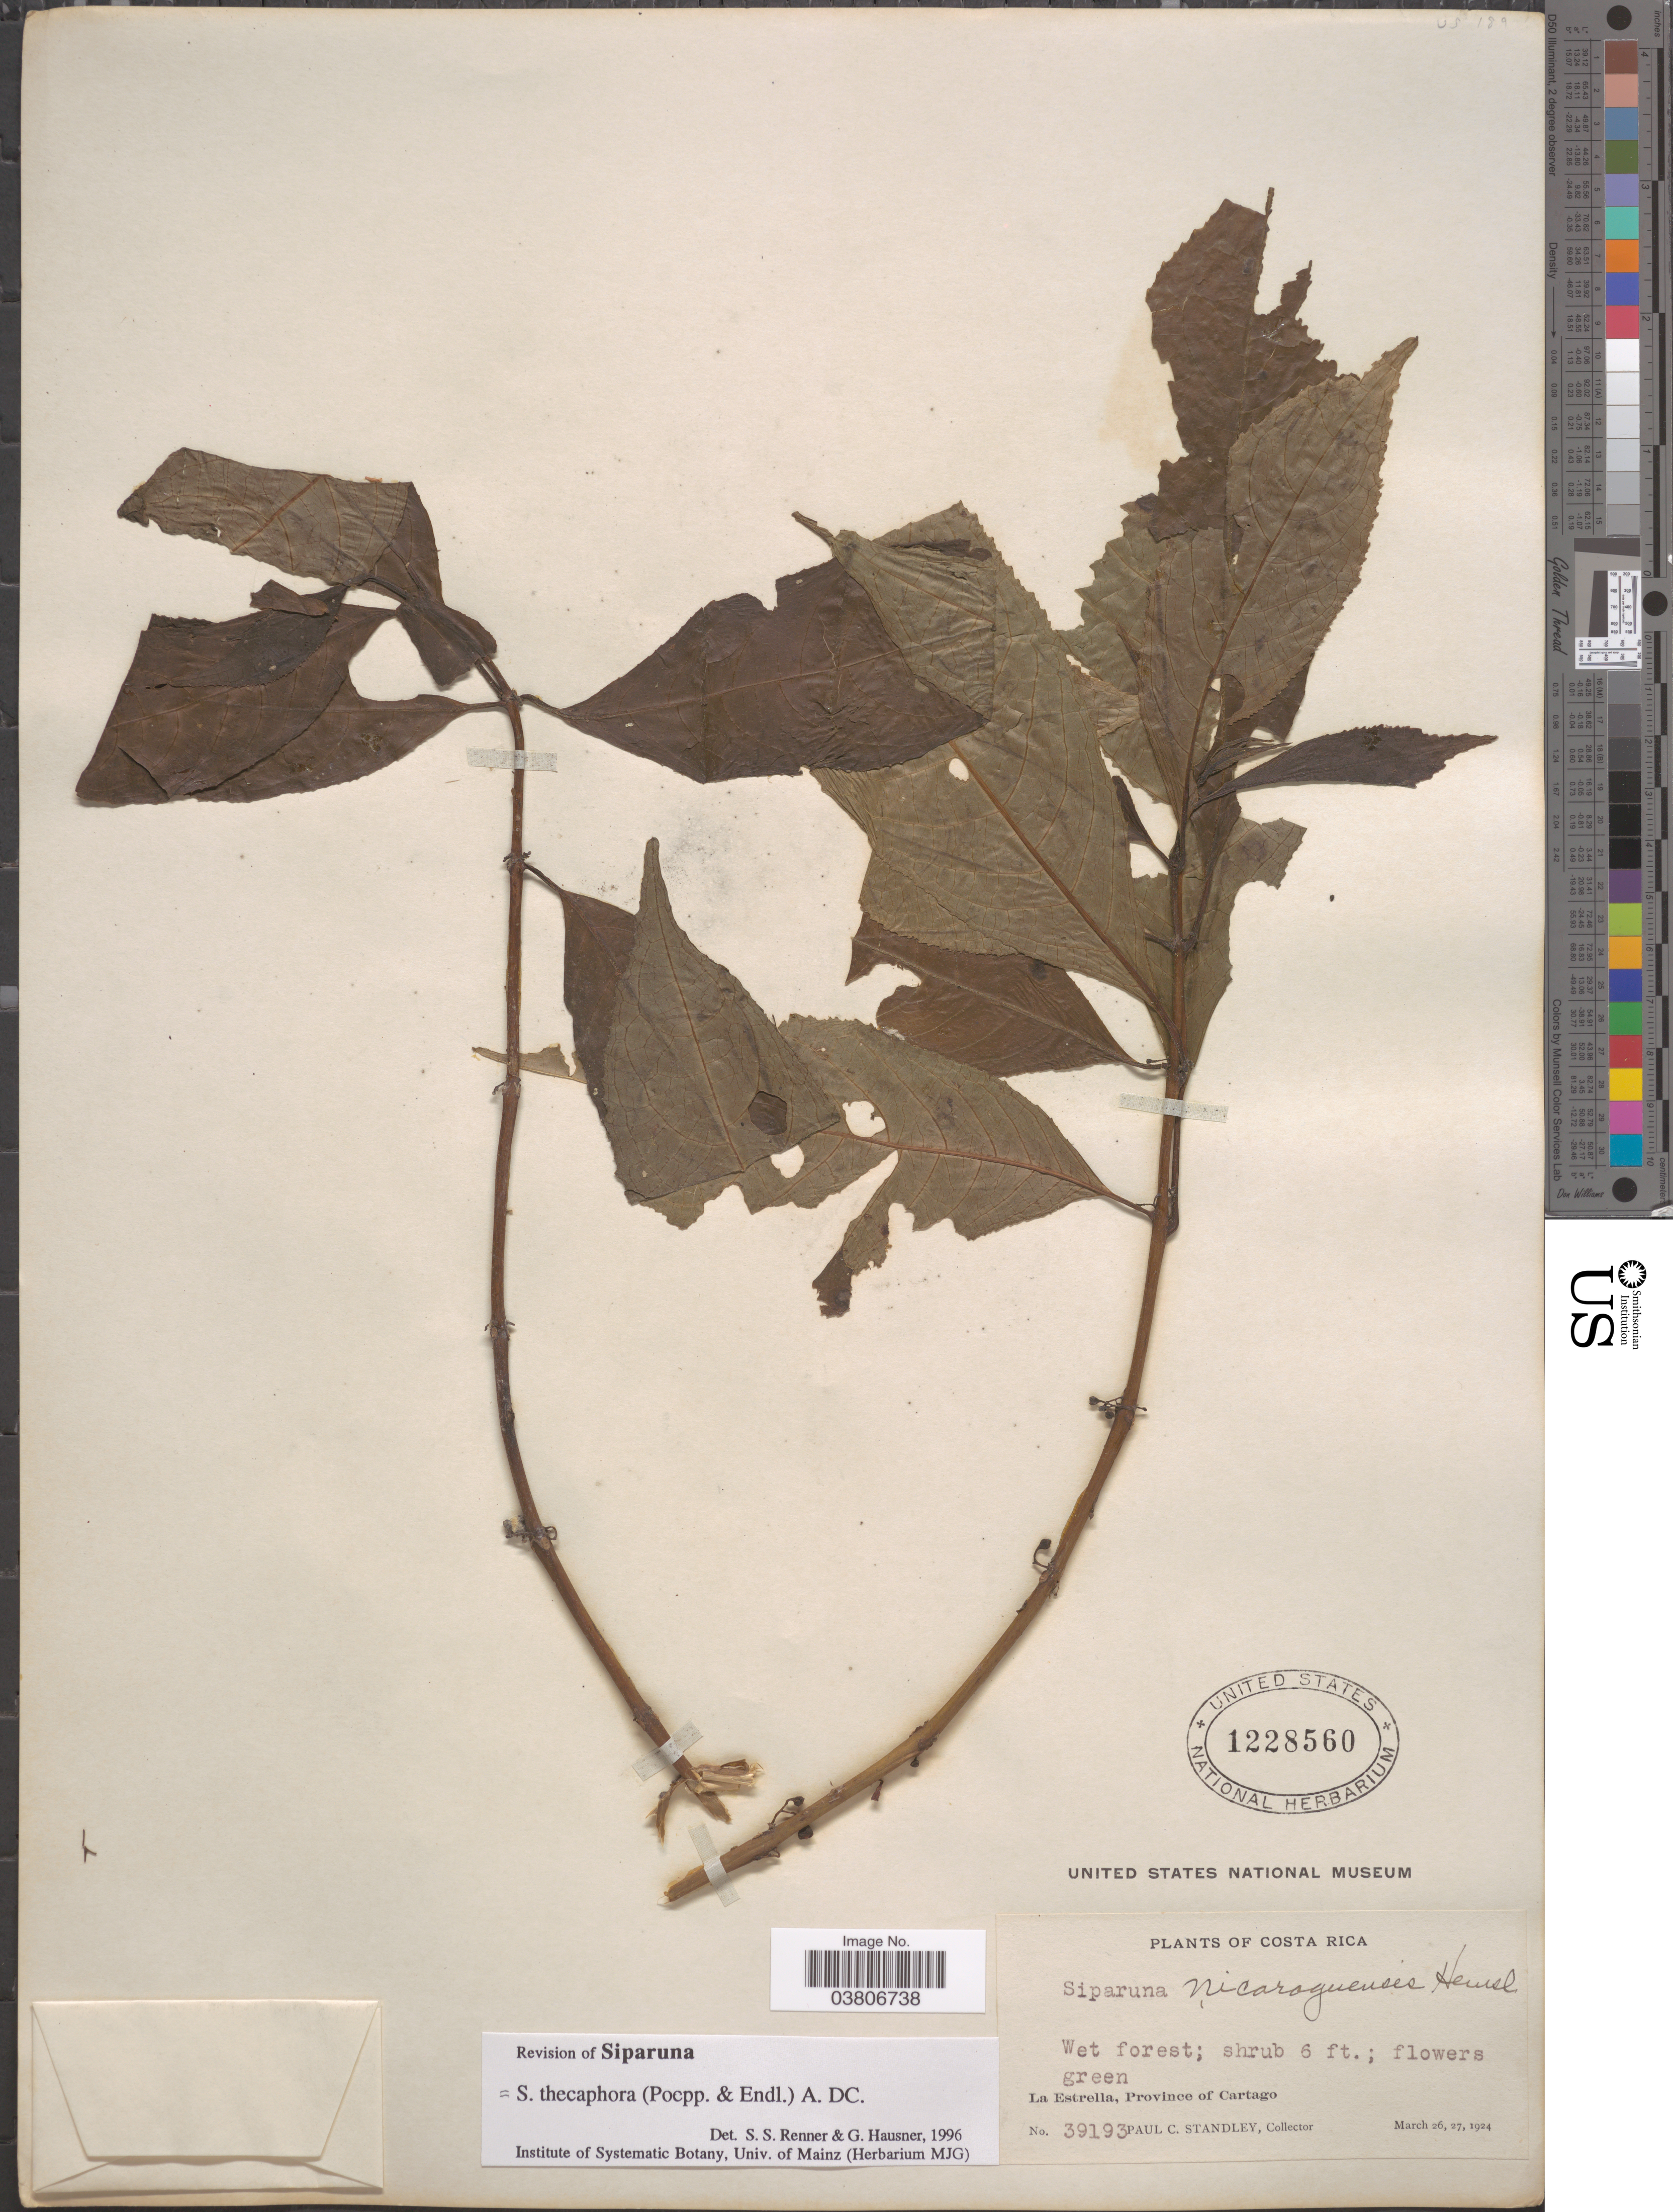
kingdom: Plantae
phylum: Tracheophyta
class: Magnoliopsida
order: Laurales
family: Siparunaceae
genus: Siparuna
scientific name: Siparuna thecaphora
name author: (Poepp. & Endl.) A. DC.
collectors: P. C. Standley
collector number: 39193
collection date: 1924-03-26/1924-03-27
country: Costa Rica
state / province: Cartago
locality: La Estrella.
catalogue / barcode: US 1228560